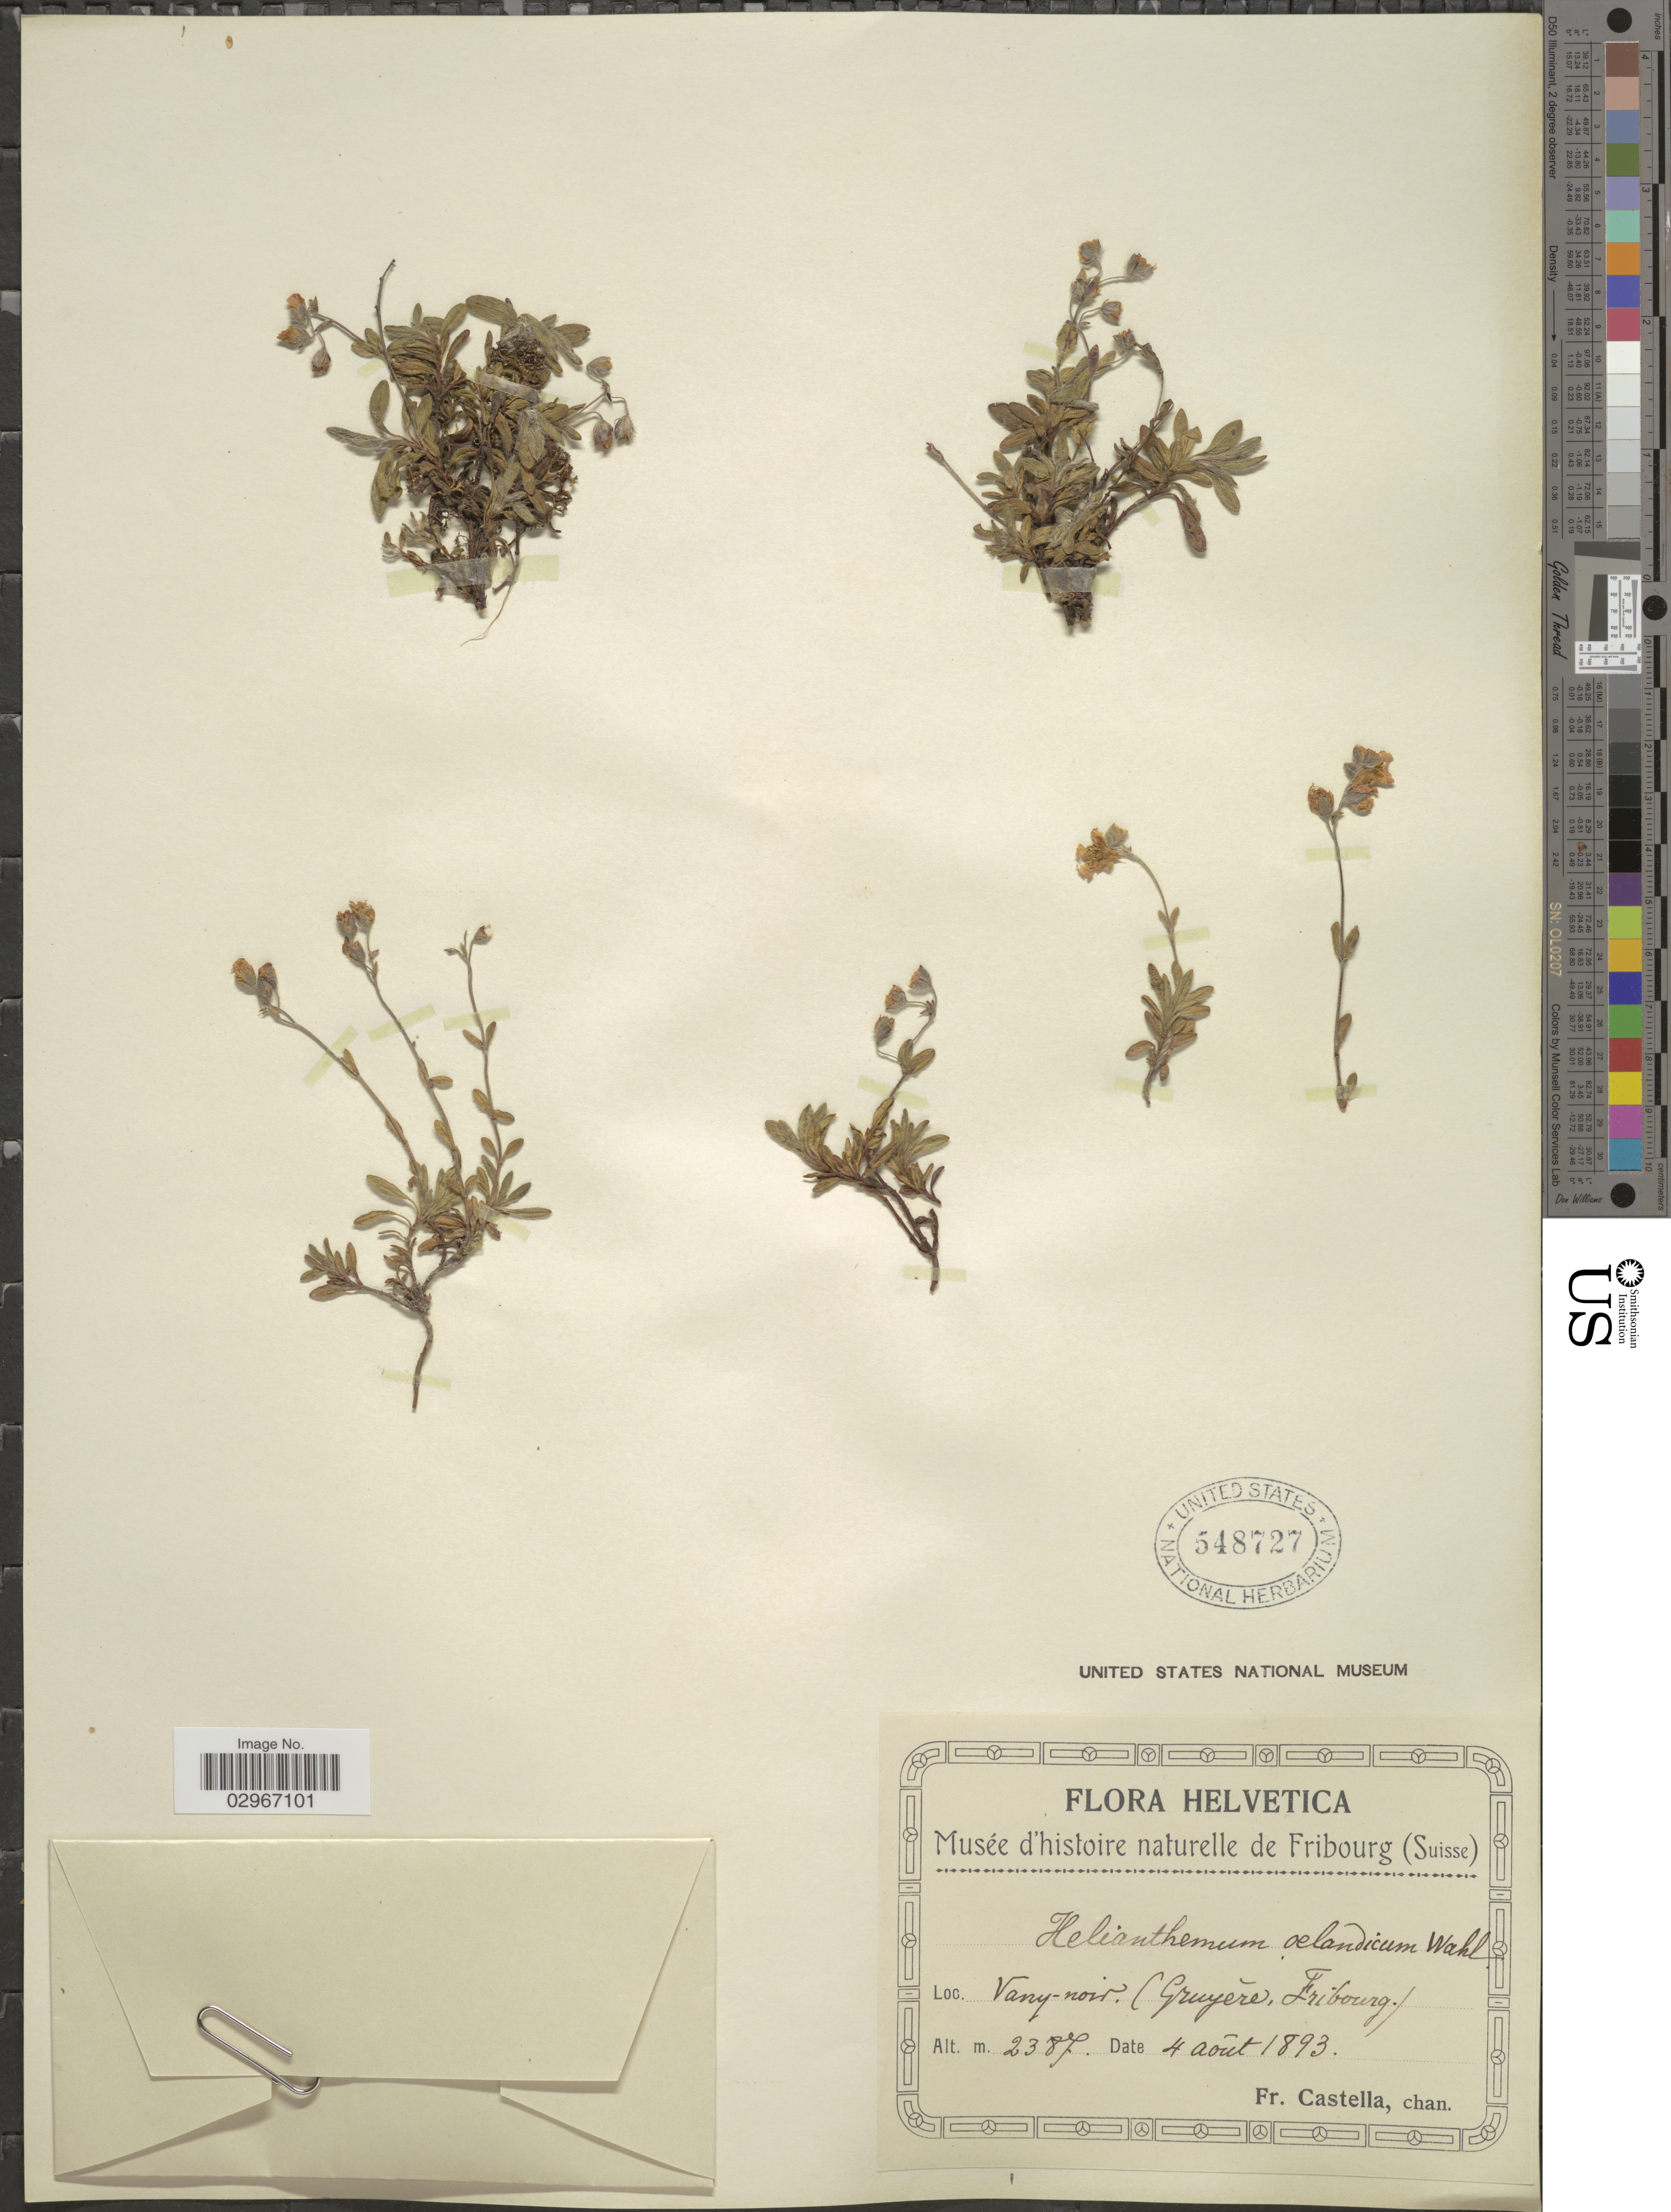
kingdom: Plantae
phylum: Tracheophyta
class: Magnoliopsida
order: Malvales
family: Cistaceae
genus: Helianthemum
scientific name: Helianthemum oelandicum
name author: (L.) DC.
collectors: Fr. Castella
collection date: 1893-08-04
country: Switzerland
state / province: Fribourg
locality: Helvetica. Vany-nois. (Gruyére, Fribourg).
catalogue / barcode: US 548727